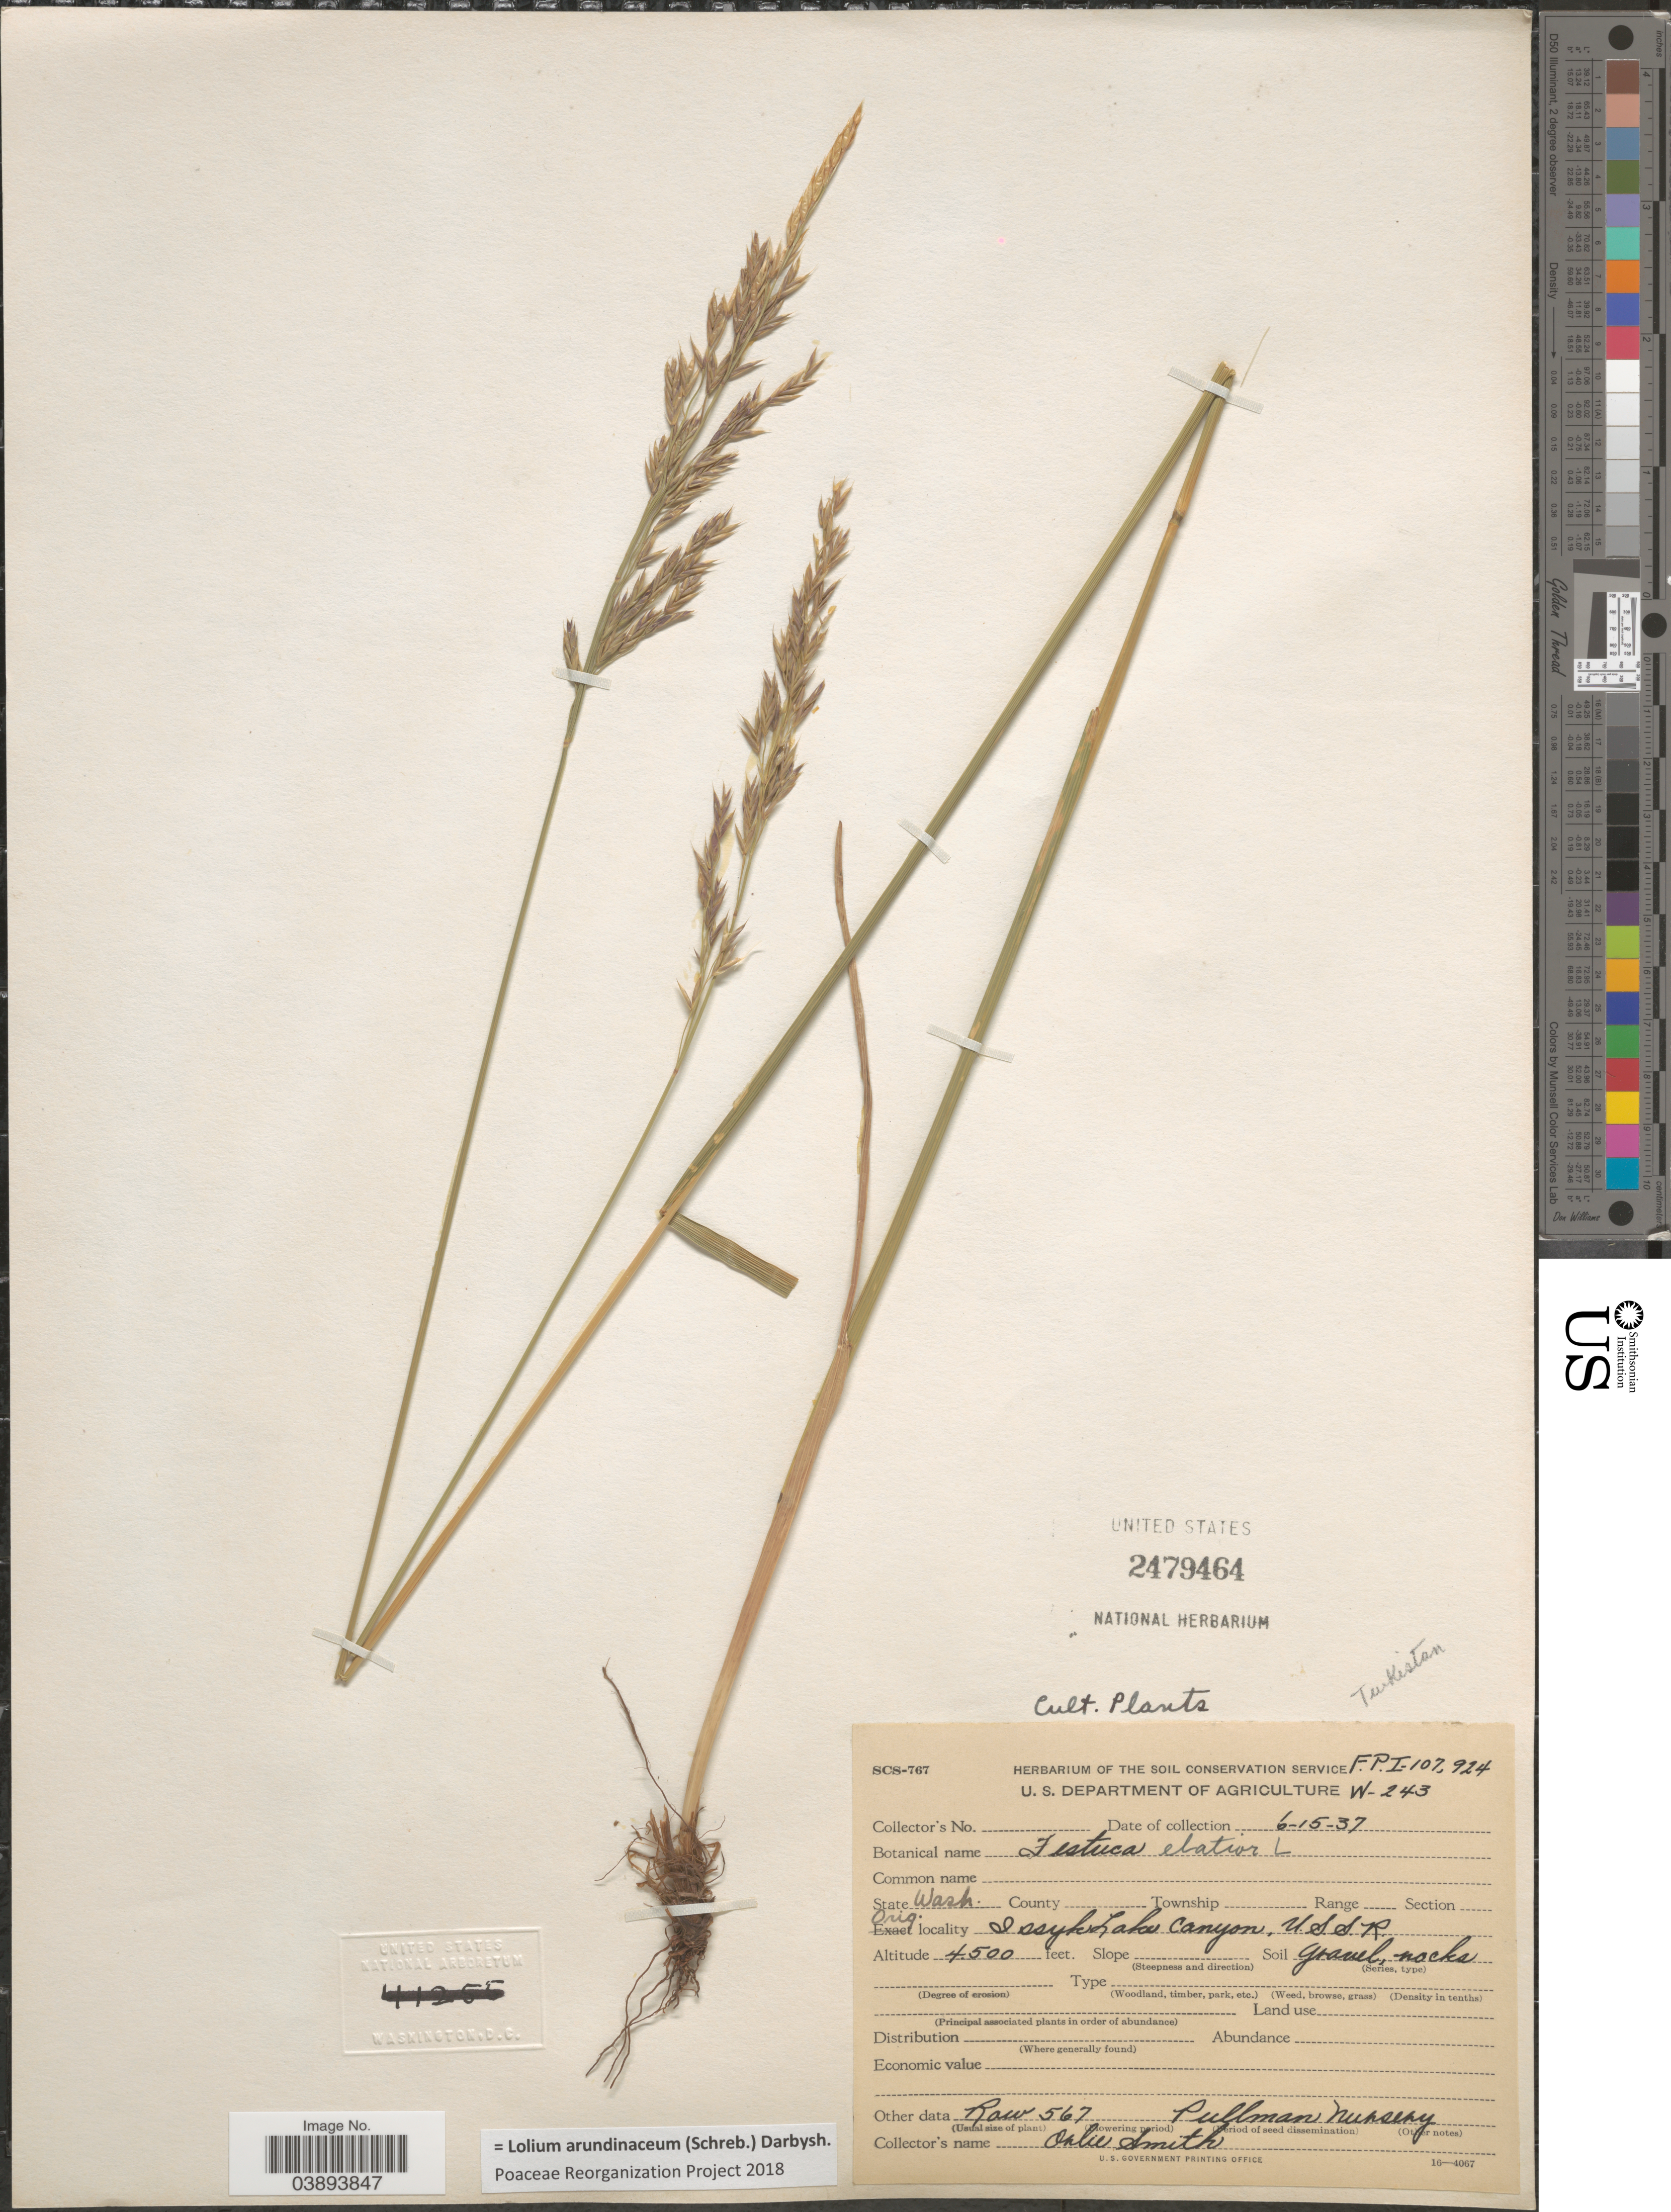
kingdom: Plantae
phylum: Tracheophyta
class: Liliopsida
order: Poales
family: Poaceae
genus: Lolium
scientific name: Lolium arundinaceum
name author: (Schreb.) Darbysh.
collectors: O. Smith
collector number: FPI-107924/W-243 ?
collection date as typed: Transcribed d/m/y: 15/6/37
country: United States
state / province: Washington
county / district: Whitman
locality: Row 567. Pullman Nursery.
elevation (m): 1372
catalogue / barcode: US 2479464